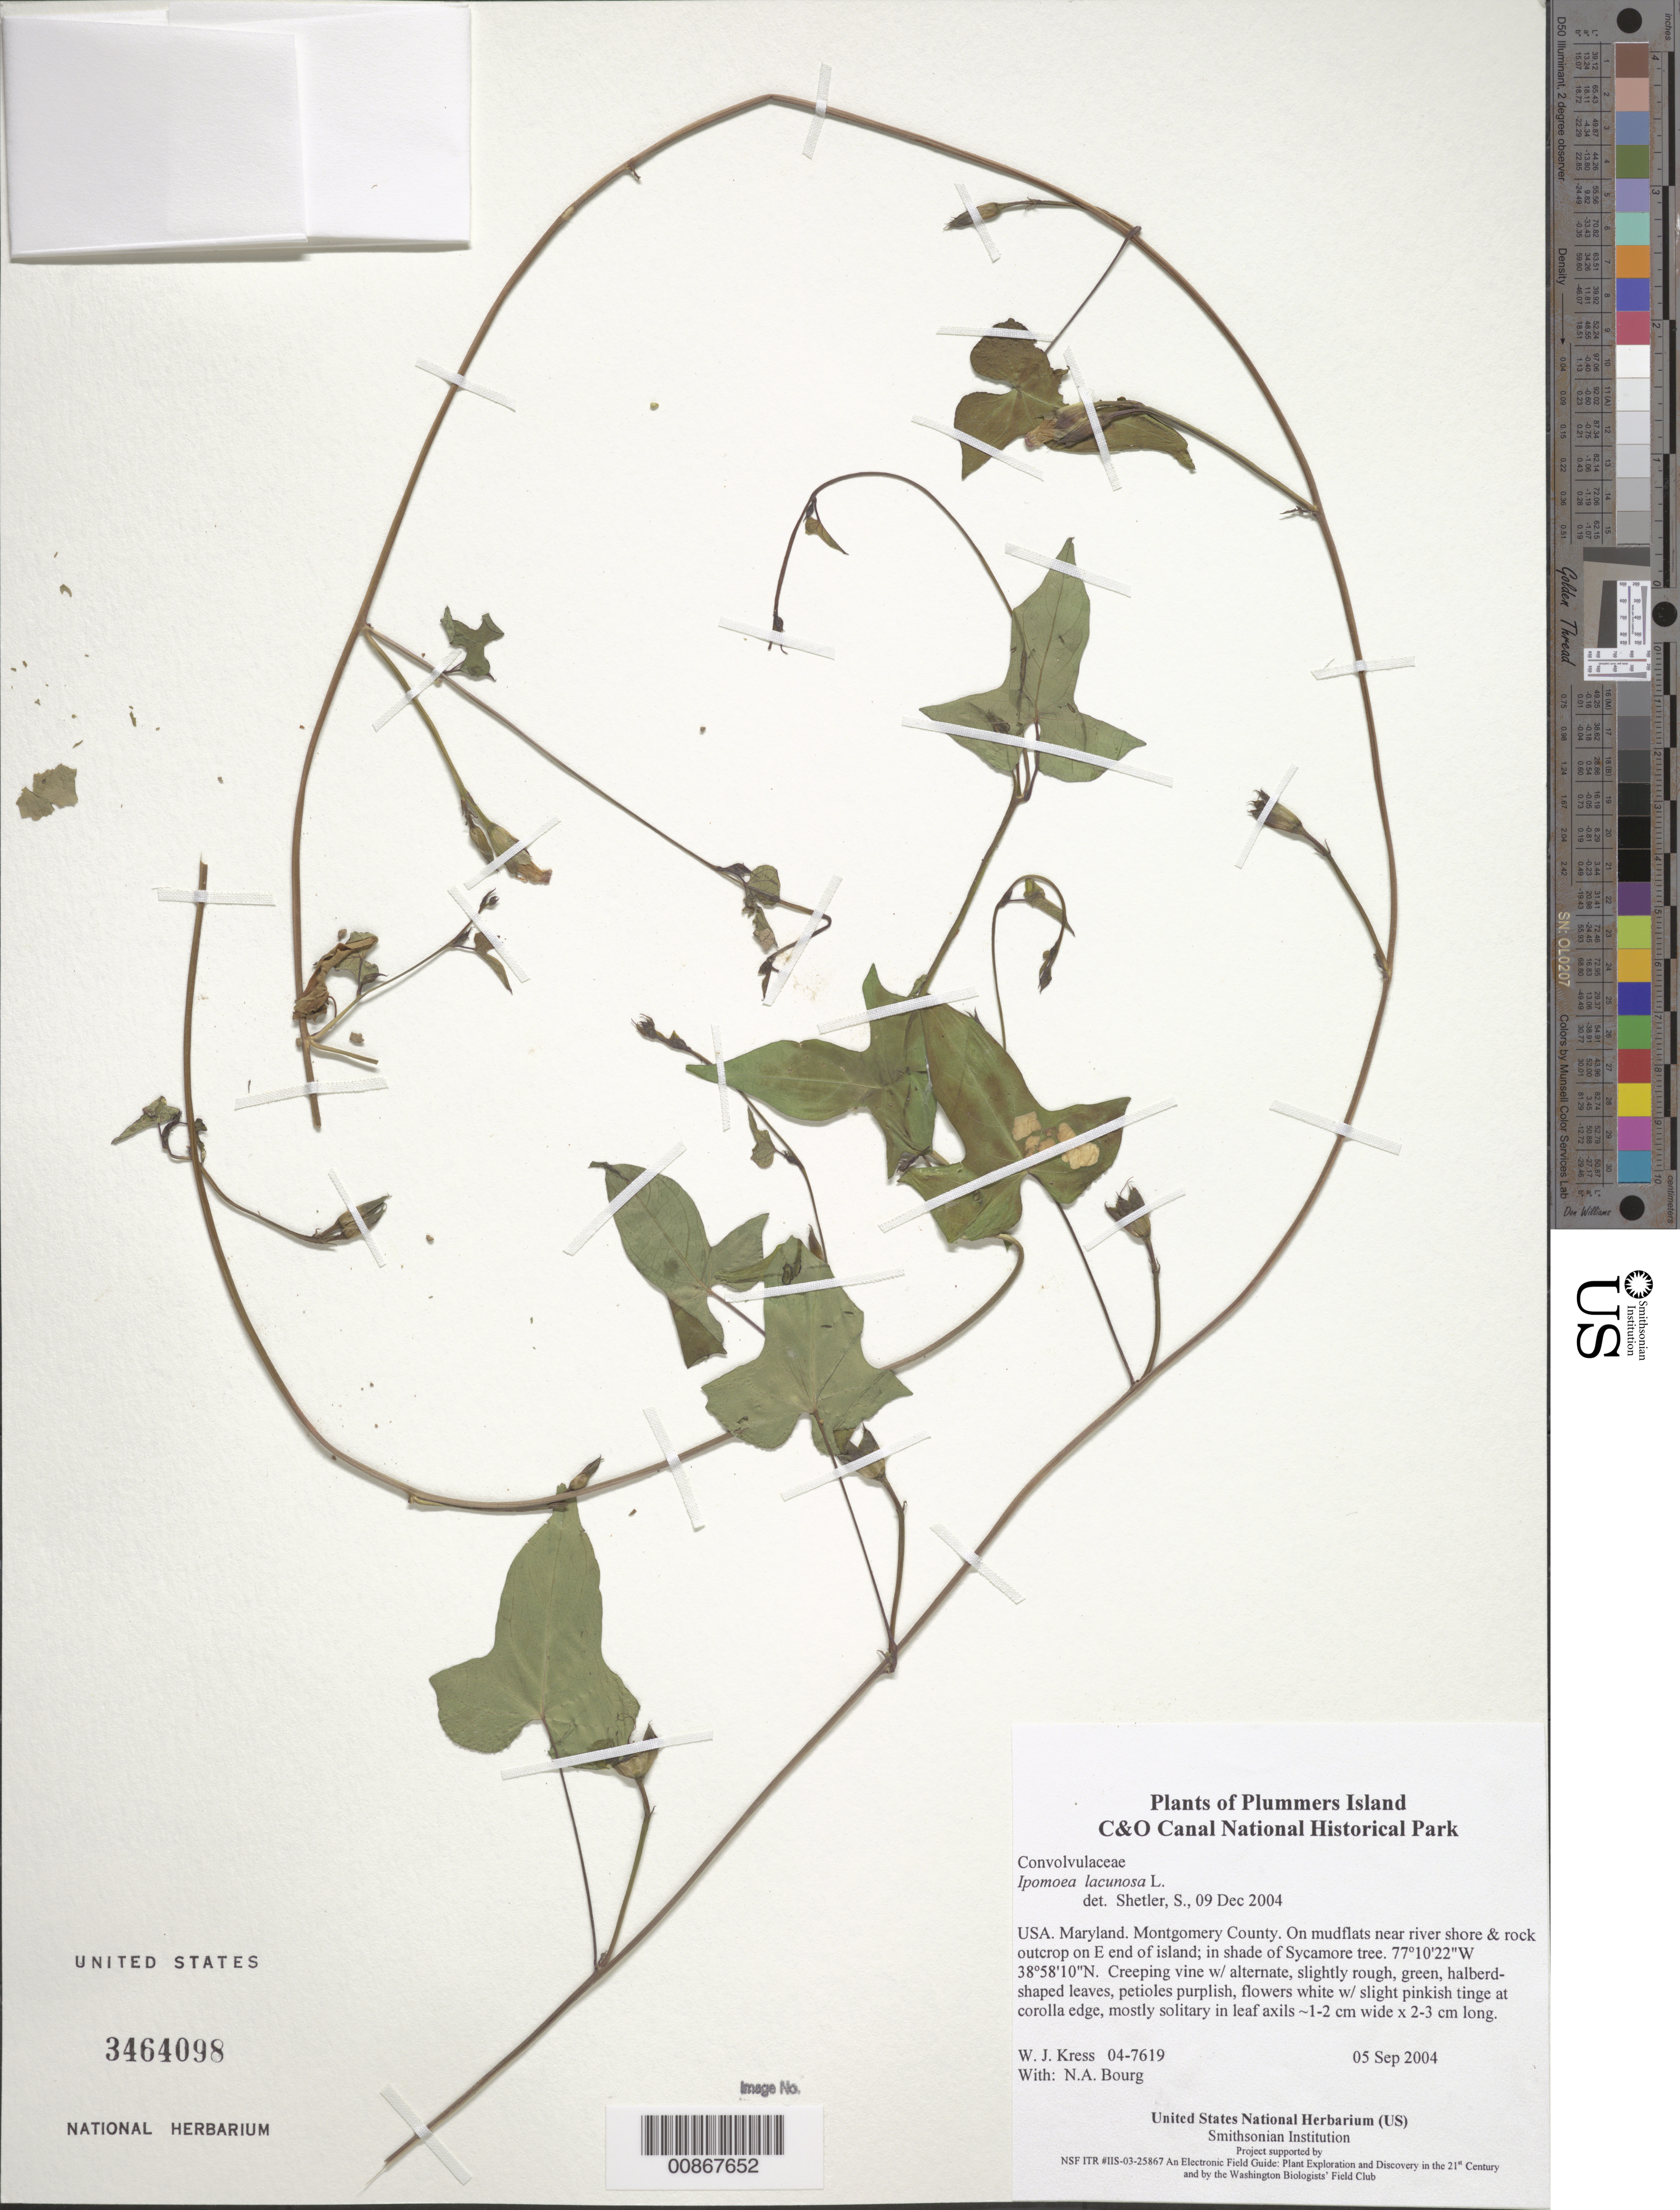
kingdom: Plantae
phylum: Tracheophyta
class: Magnoliopsida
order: Solanales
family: Convolvulaceae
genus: Ipomoea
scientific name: Ipomoea lacunosa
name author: L.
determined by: Shetler, Stanwyn G., (US), NMNH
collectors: W. J. Kress & N. A. Bourg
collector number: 04-7619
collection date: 2004-09-05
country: United States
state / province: Maryland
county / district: Montgomery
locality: Chesapeake and Ohio Canal National Historical Park, Plummers Island. On mudflats near river shore & rock outcrop on E end of island; in shade of Sycamore tree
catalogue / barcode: US 3464098